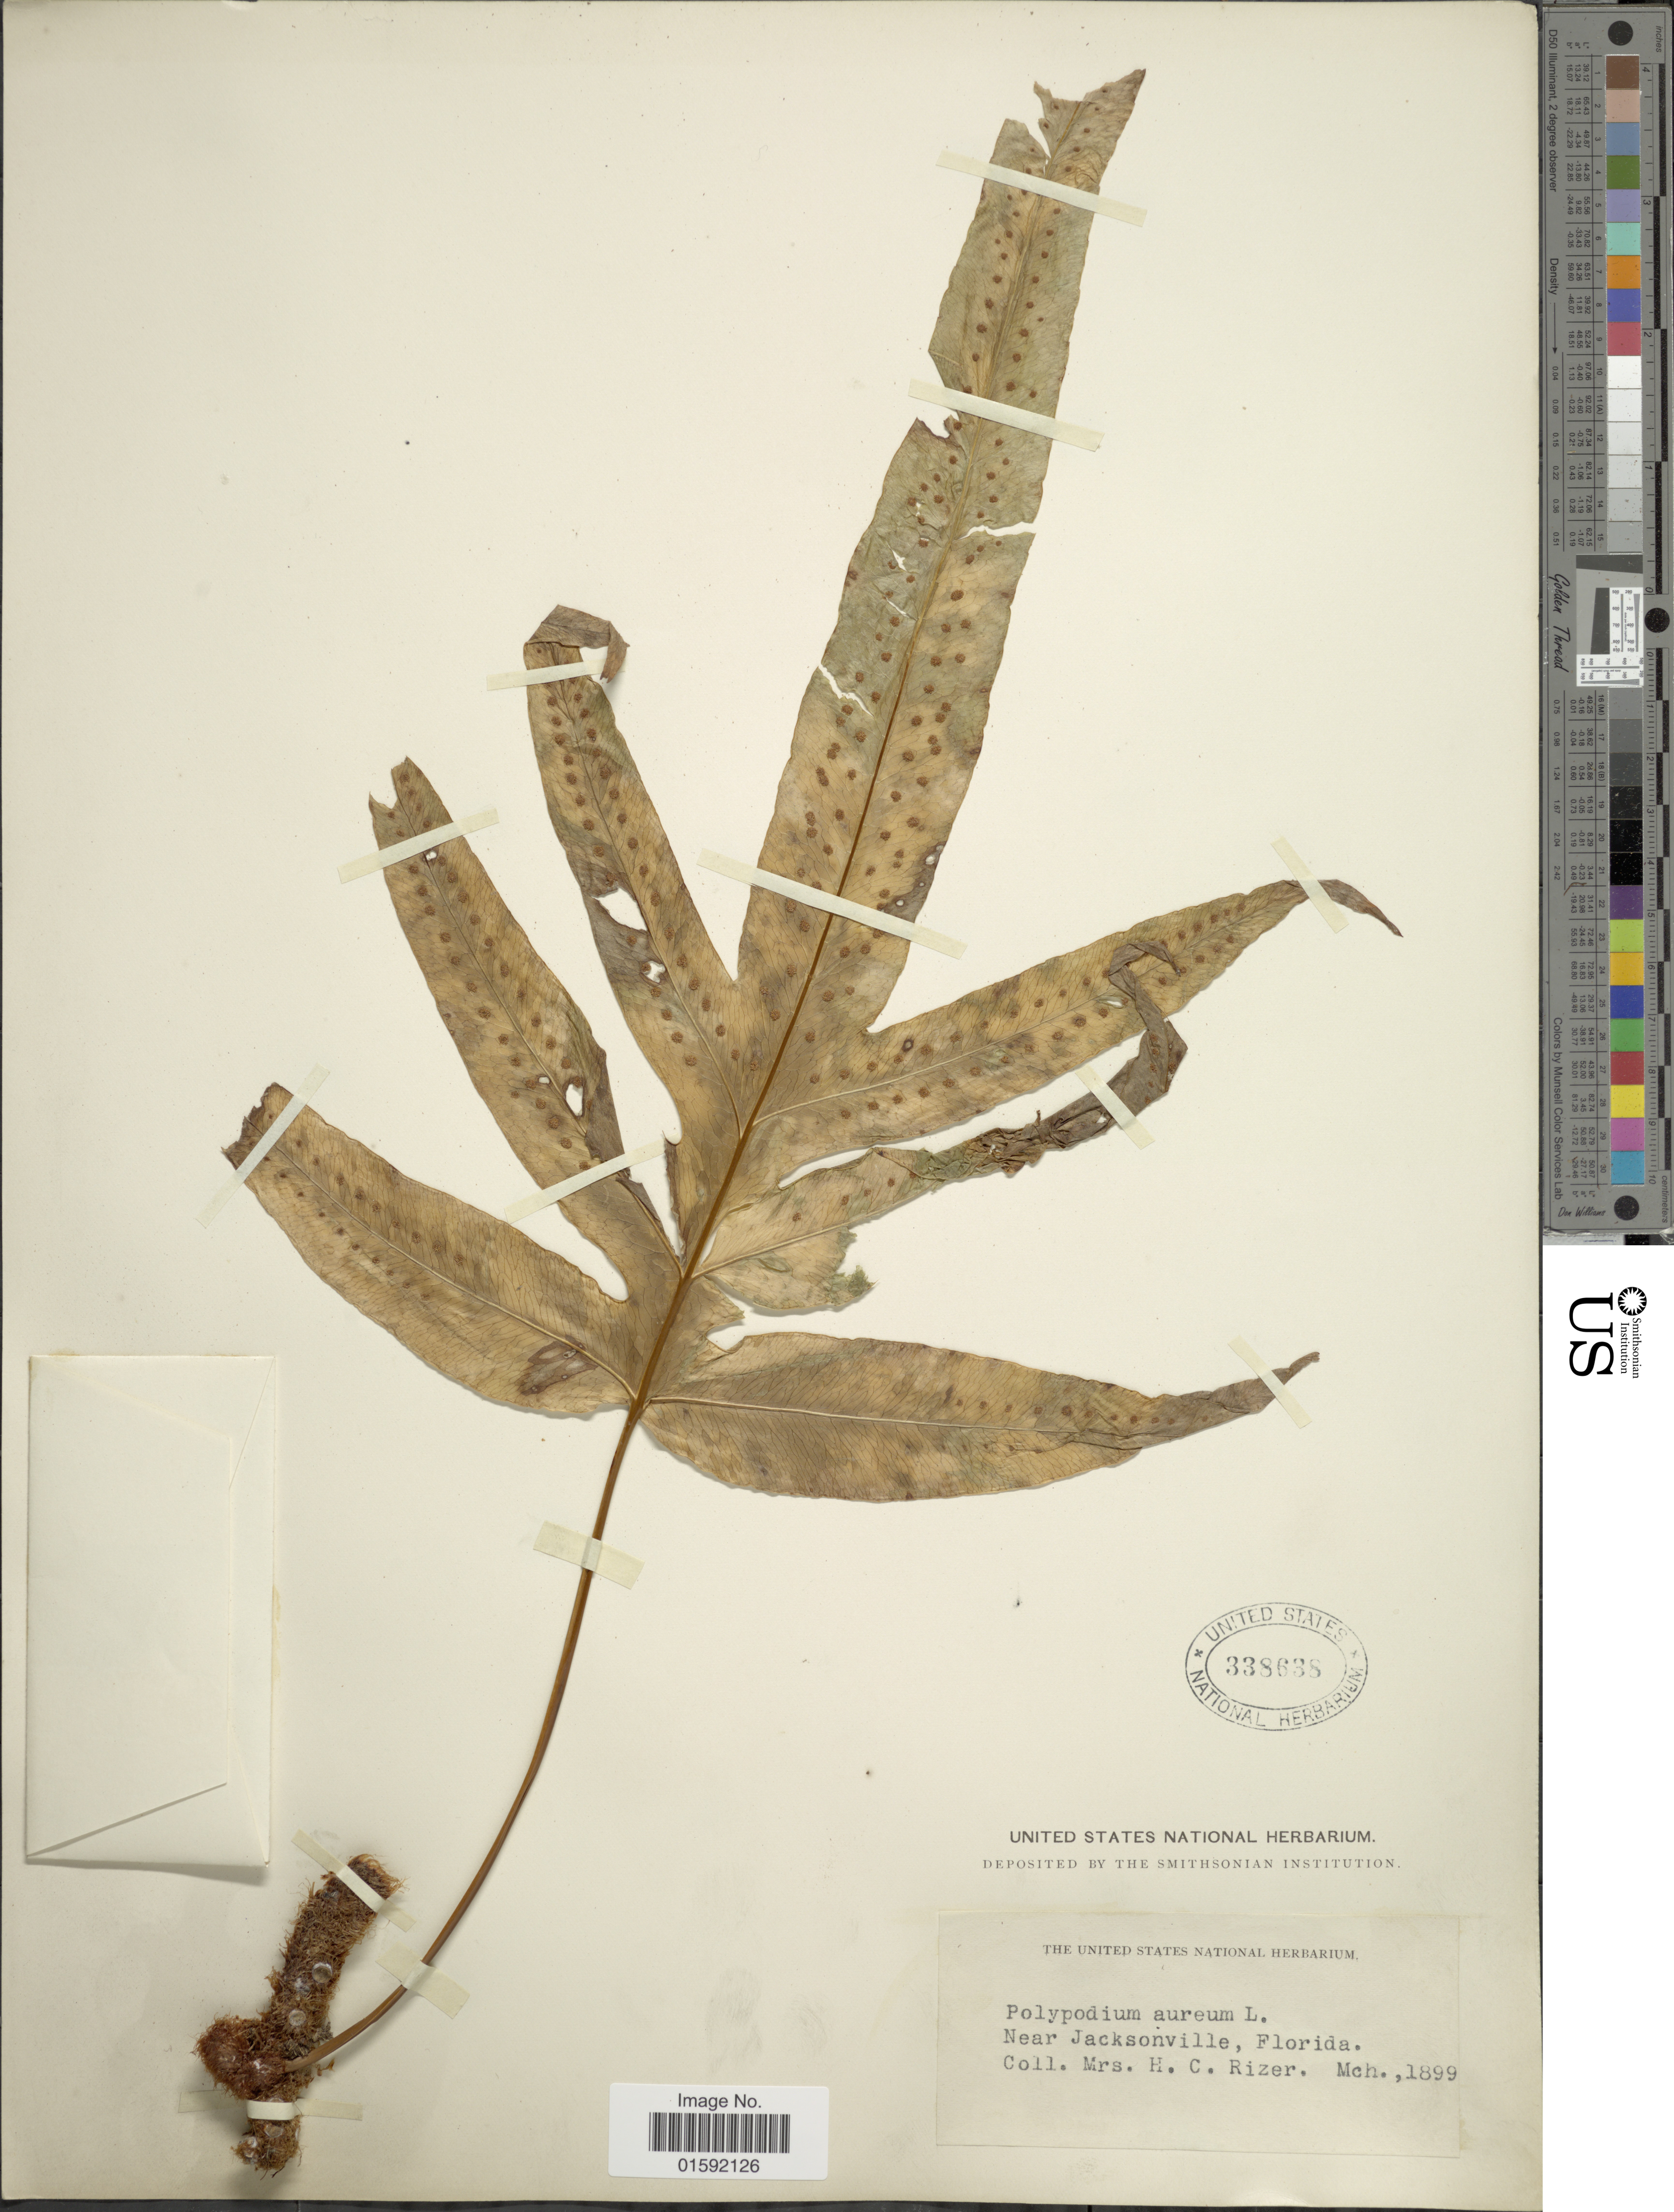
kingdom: Plantae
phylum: Tracheophyta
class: Polypodiopsida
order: Polypodiales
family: Polypodiaceae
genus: Phlebodium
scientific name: Phlebodium aureum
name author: (L.) J. Sm.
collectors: H. Rizer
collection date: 1899-03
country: United States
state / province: Florida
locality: Near Jacksonville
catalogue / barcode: US 338638